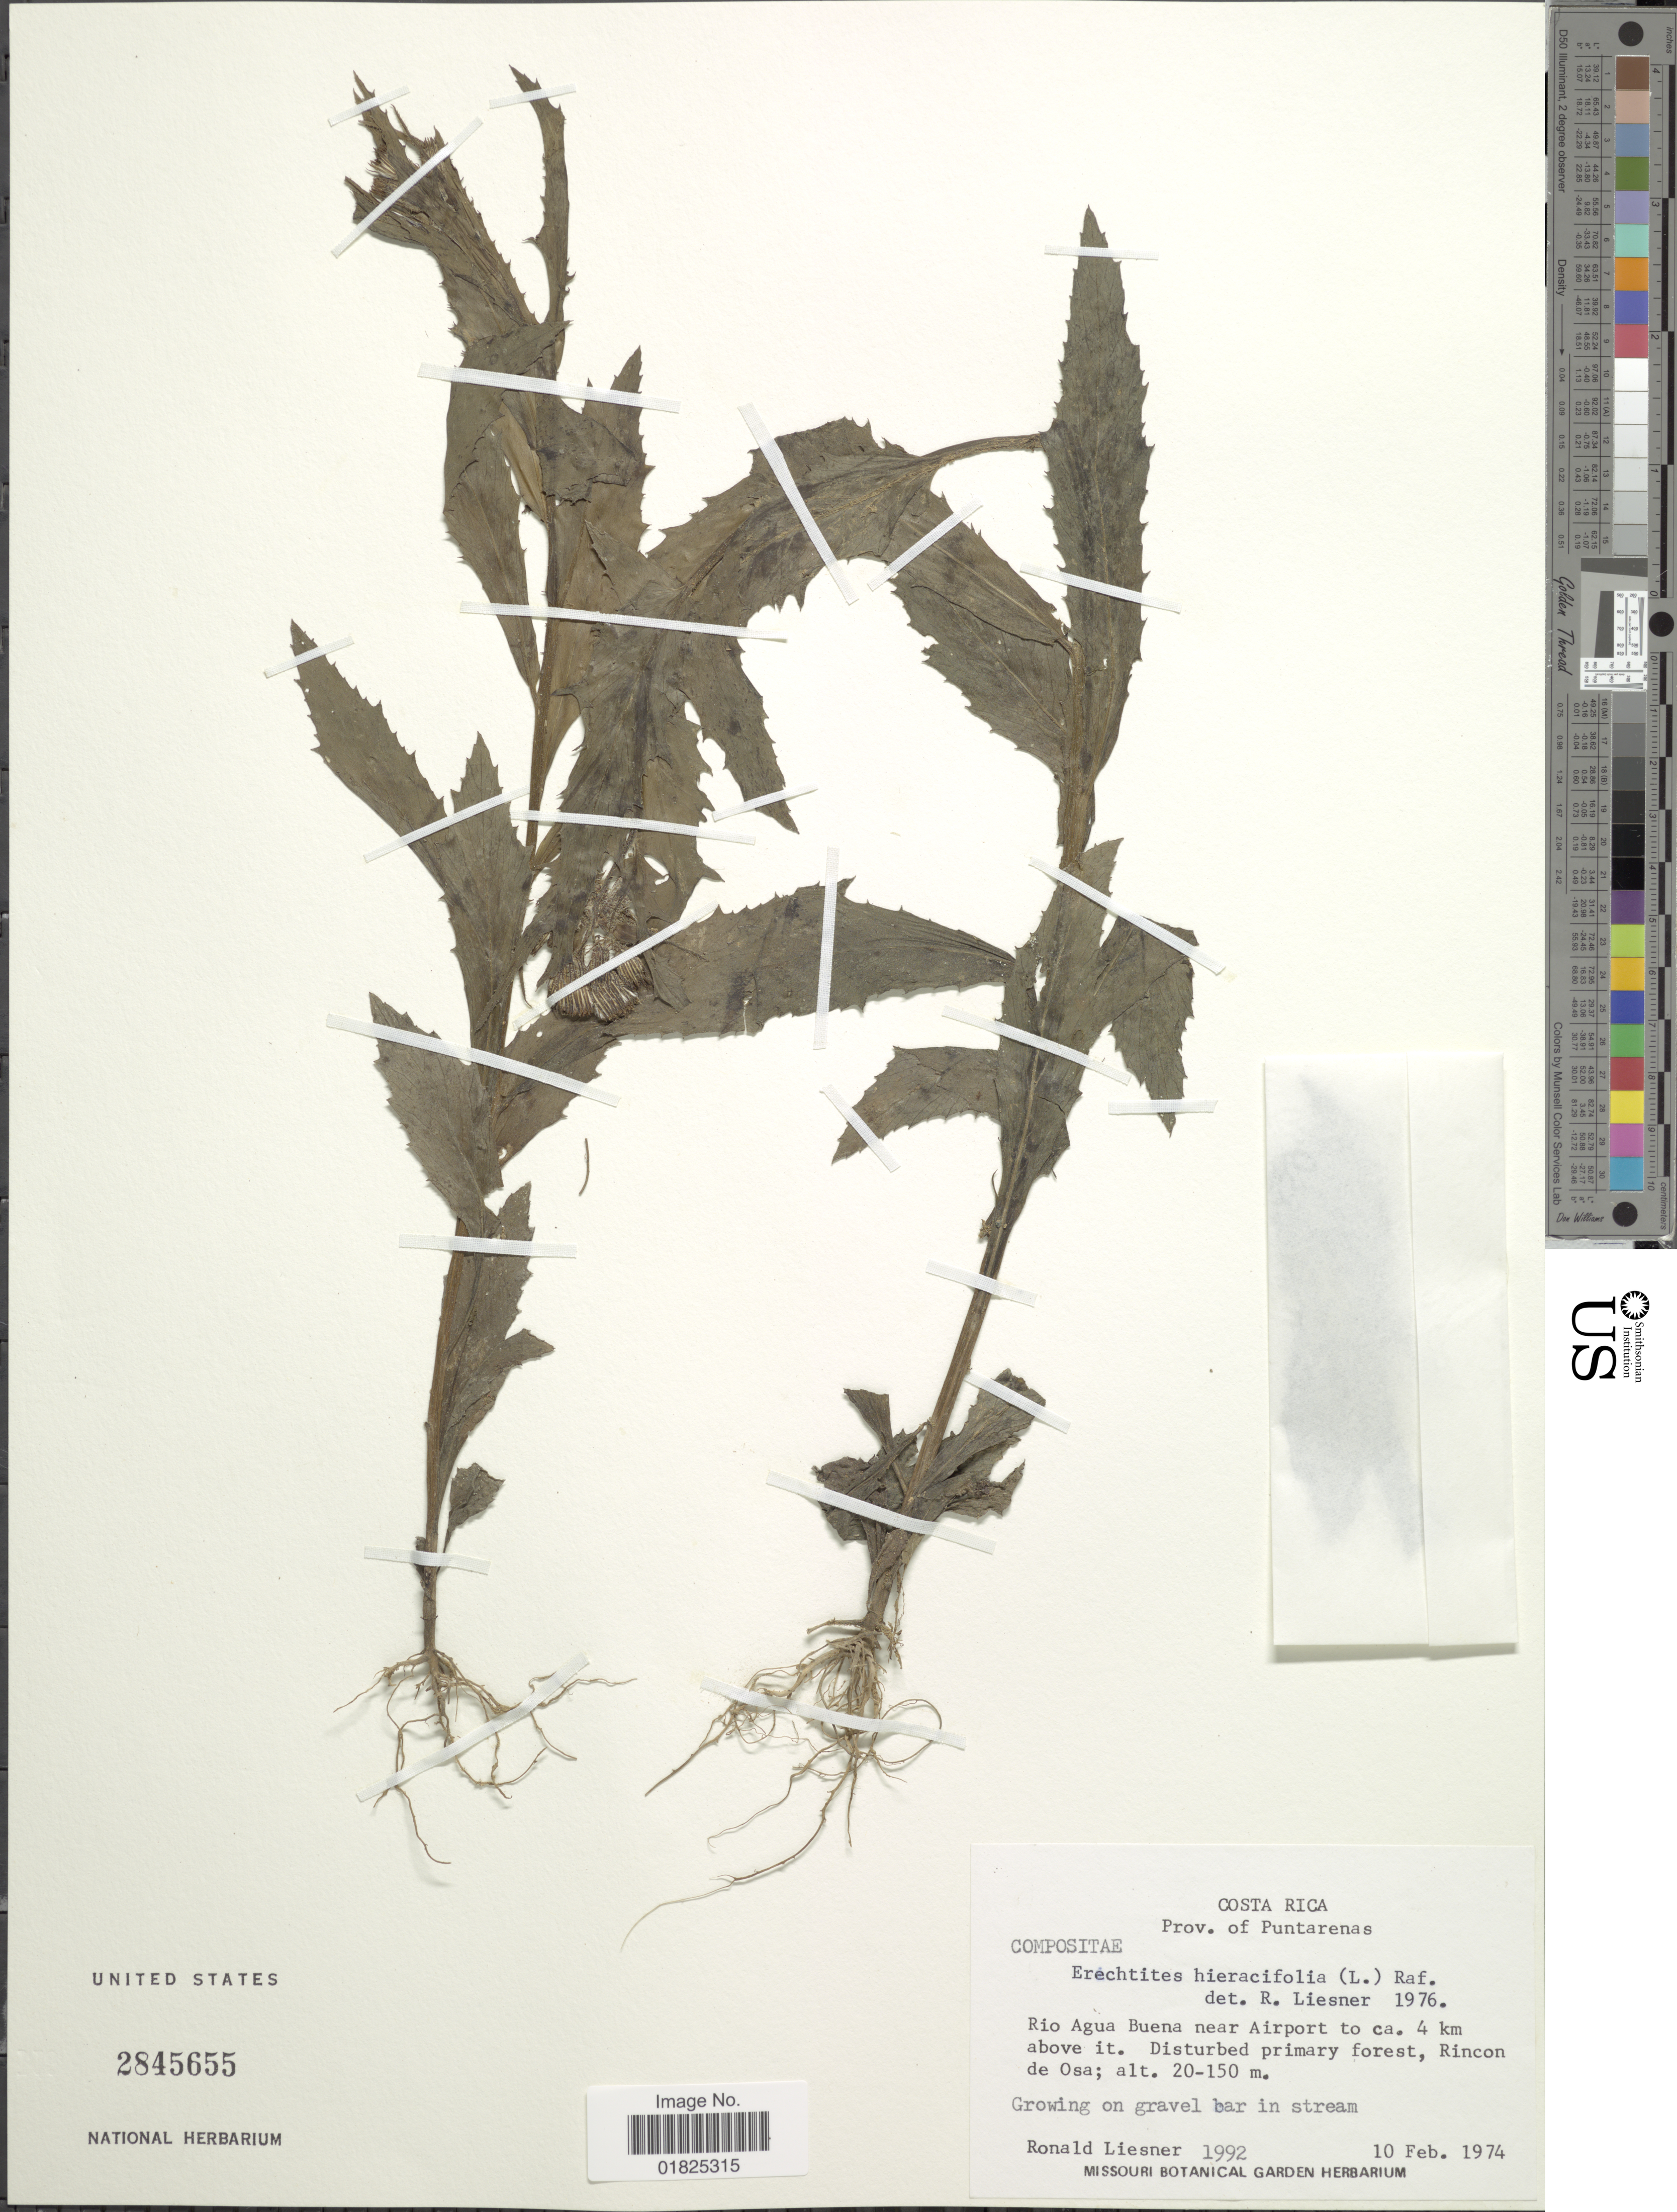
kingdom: Plantae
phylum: Tracheophyta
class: Magnoliopsida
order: Asterales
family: Asteraceae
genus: Erechtites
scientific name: Erechtites hieraciifolius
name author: (L.) Raf. ex DC.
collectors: R. L. Liesner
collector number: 1992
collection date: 1974-02-10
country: Costa Rica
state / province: Puntarenas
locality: Rio Agua Buena near Airport to ca. 4 km above it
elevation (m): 20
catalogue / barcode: US 2845655